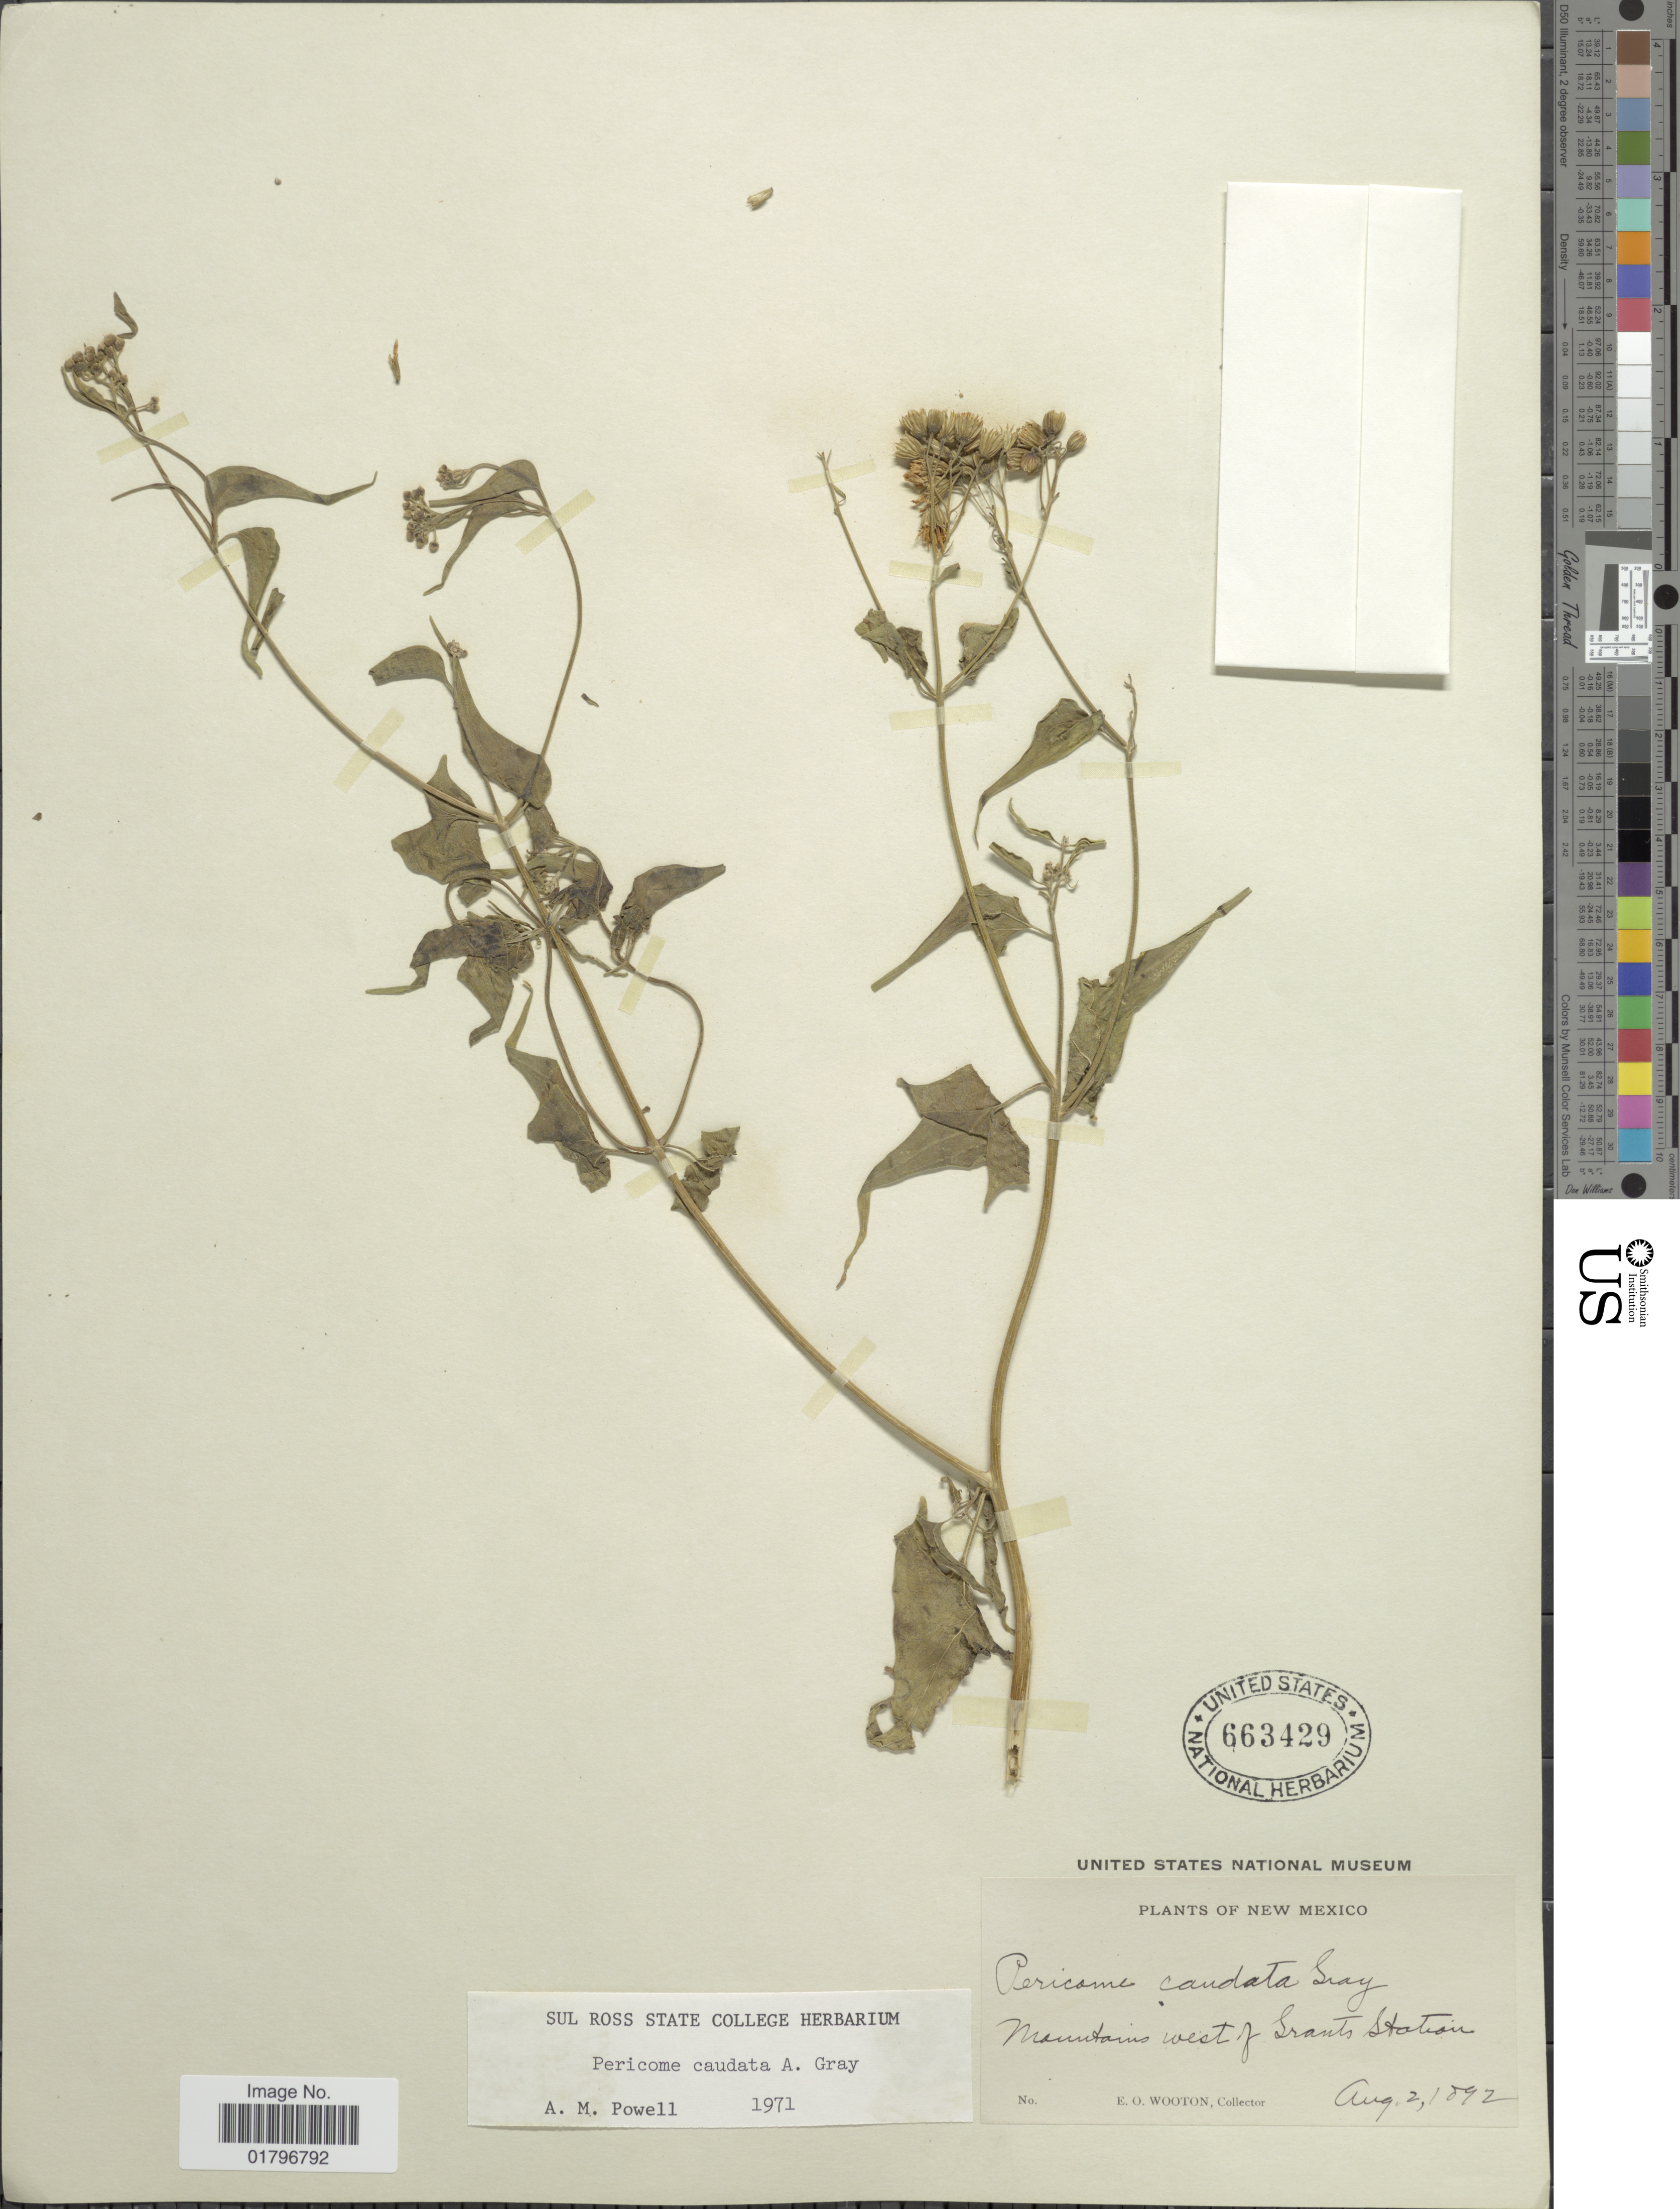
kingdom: Plantae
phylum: Tracheophyta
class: Magnoliopsida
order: Asterales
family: Asteraceae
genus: Pericome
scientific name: Pericome caudata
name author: A. Gray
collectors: E. O. Wooton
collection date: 1892-08-02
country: United States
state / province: New Mexico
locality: Mountains west of Grants Station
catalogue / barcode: US 663429